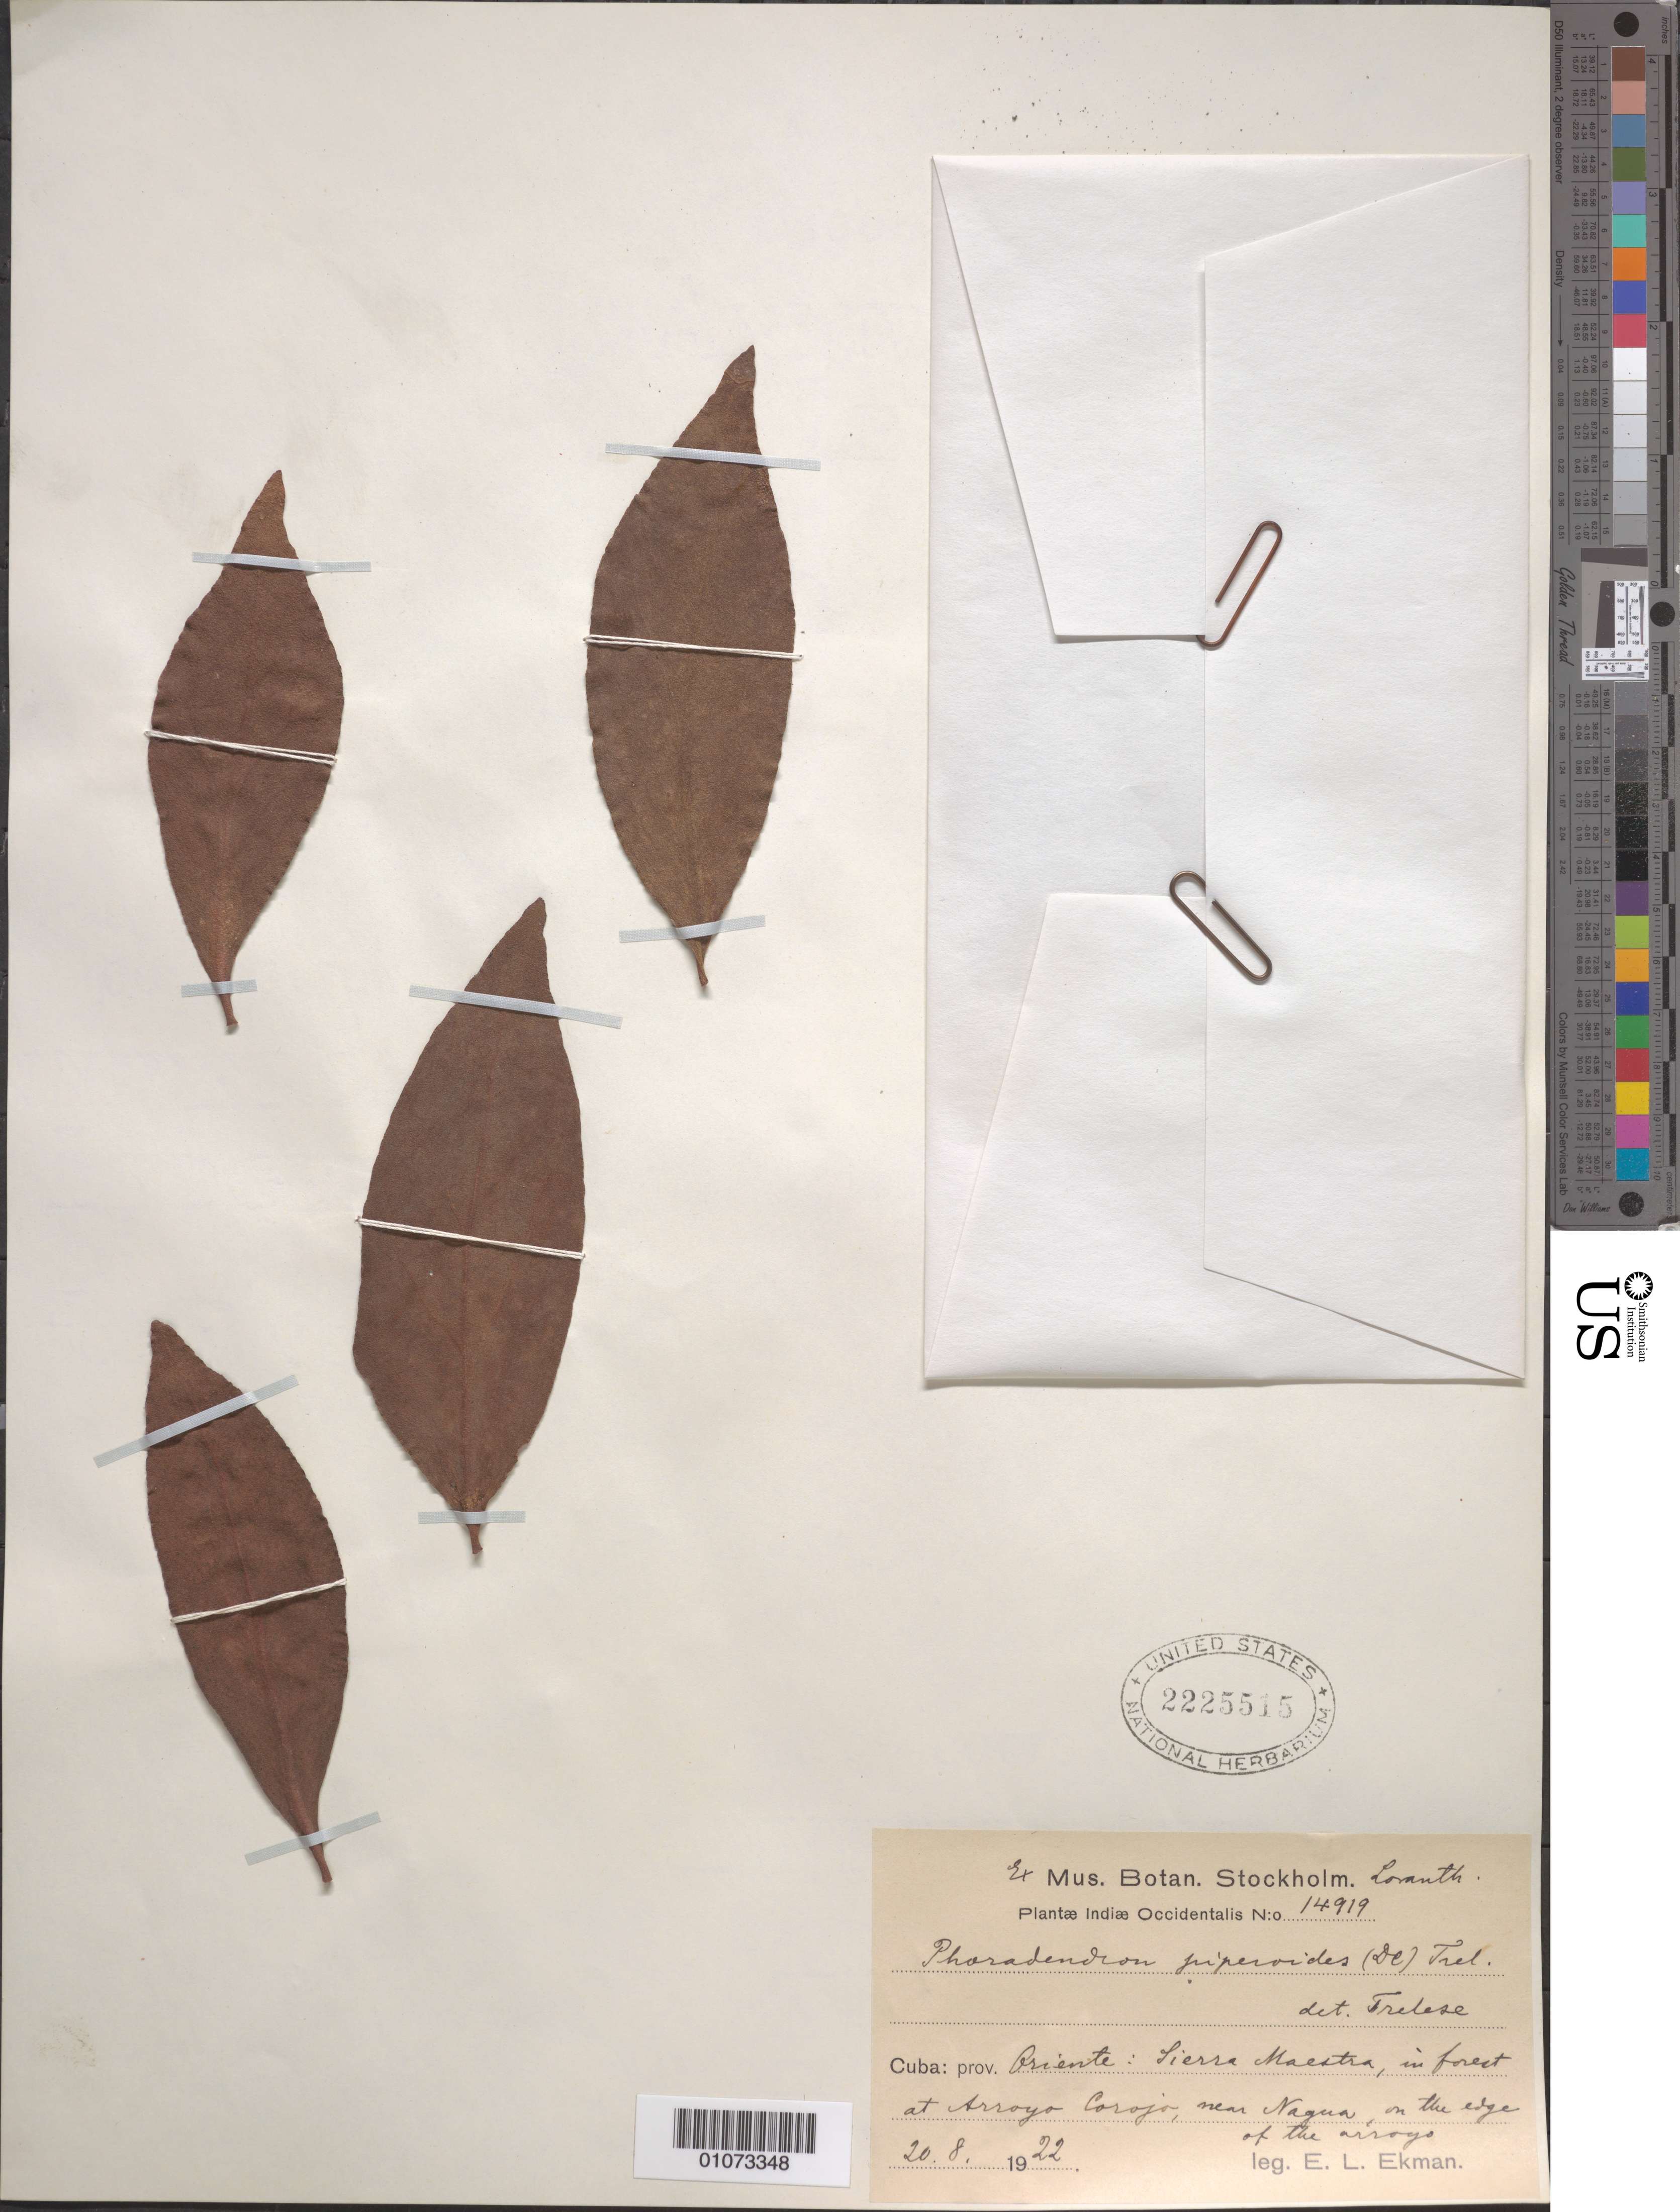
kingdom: Plantae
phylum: Tracheophyta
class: Magnoliopsida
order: Santalales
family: Viscaceae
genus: Phoradendron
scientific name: Phoradendron piperoides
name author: (Kunth) Trel.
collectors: E. L. Ekman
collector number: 14919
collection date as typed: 20 Aug 1922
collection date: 1922-08-20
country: Cuba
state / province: Oriente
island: Cuba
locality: Sierra maestra near Nagua on the edge of the arroyo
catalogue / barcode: US 2225515